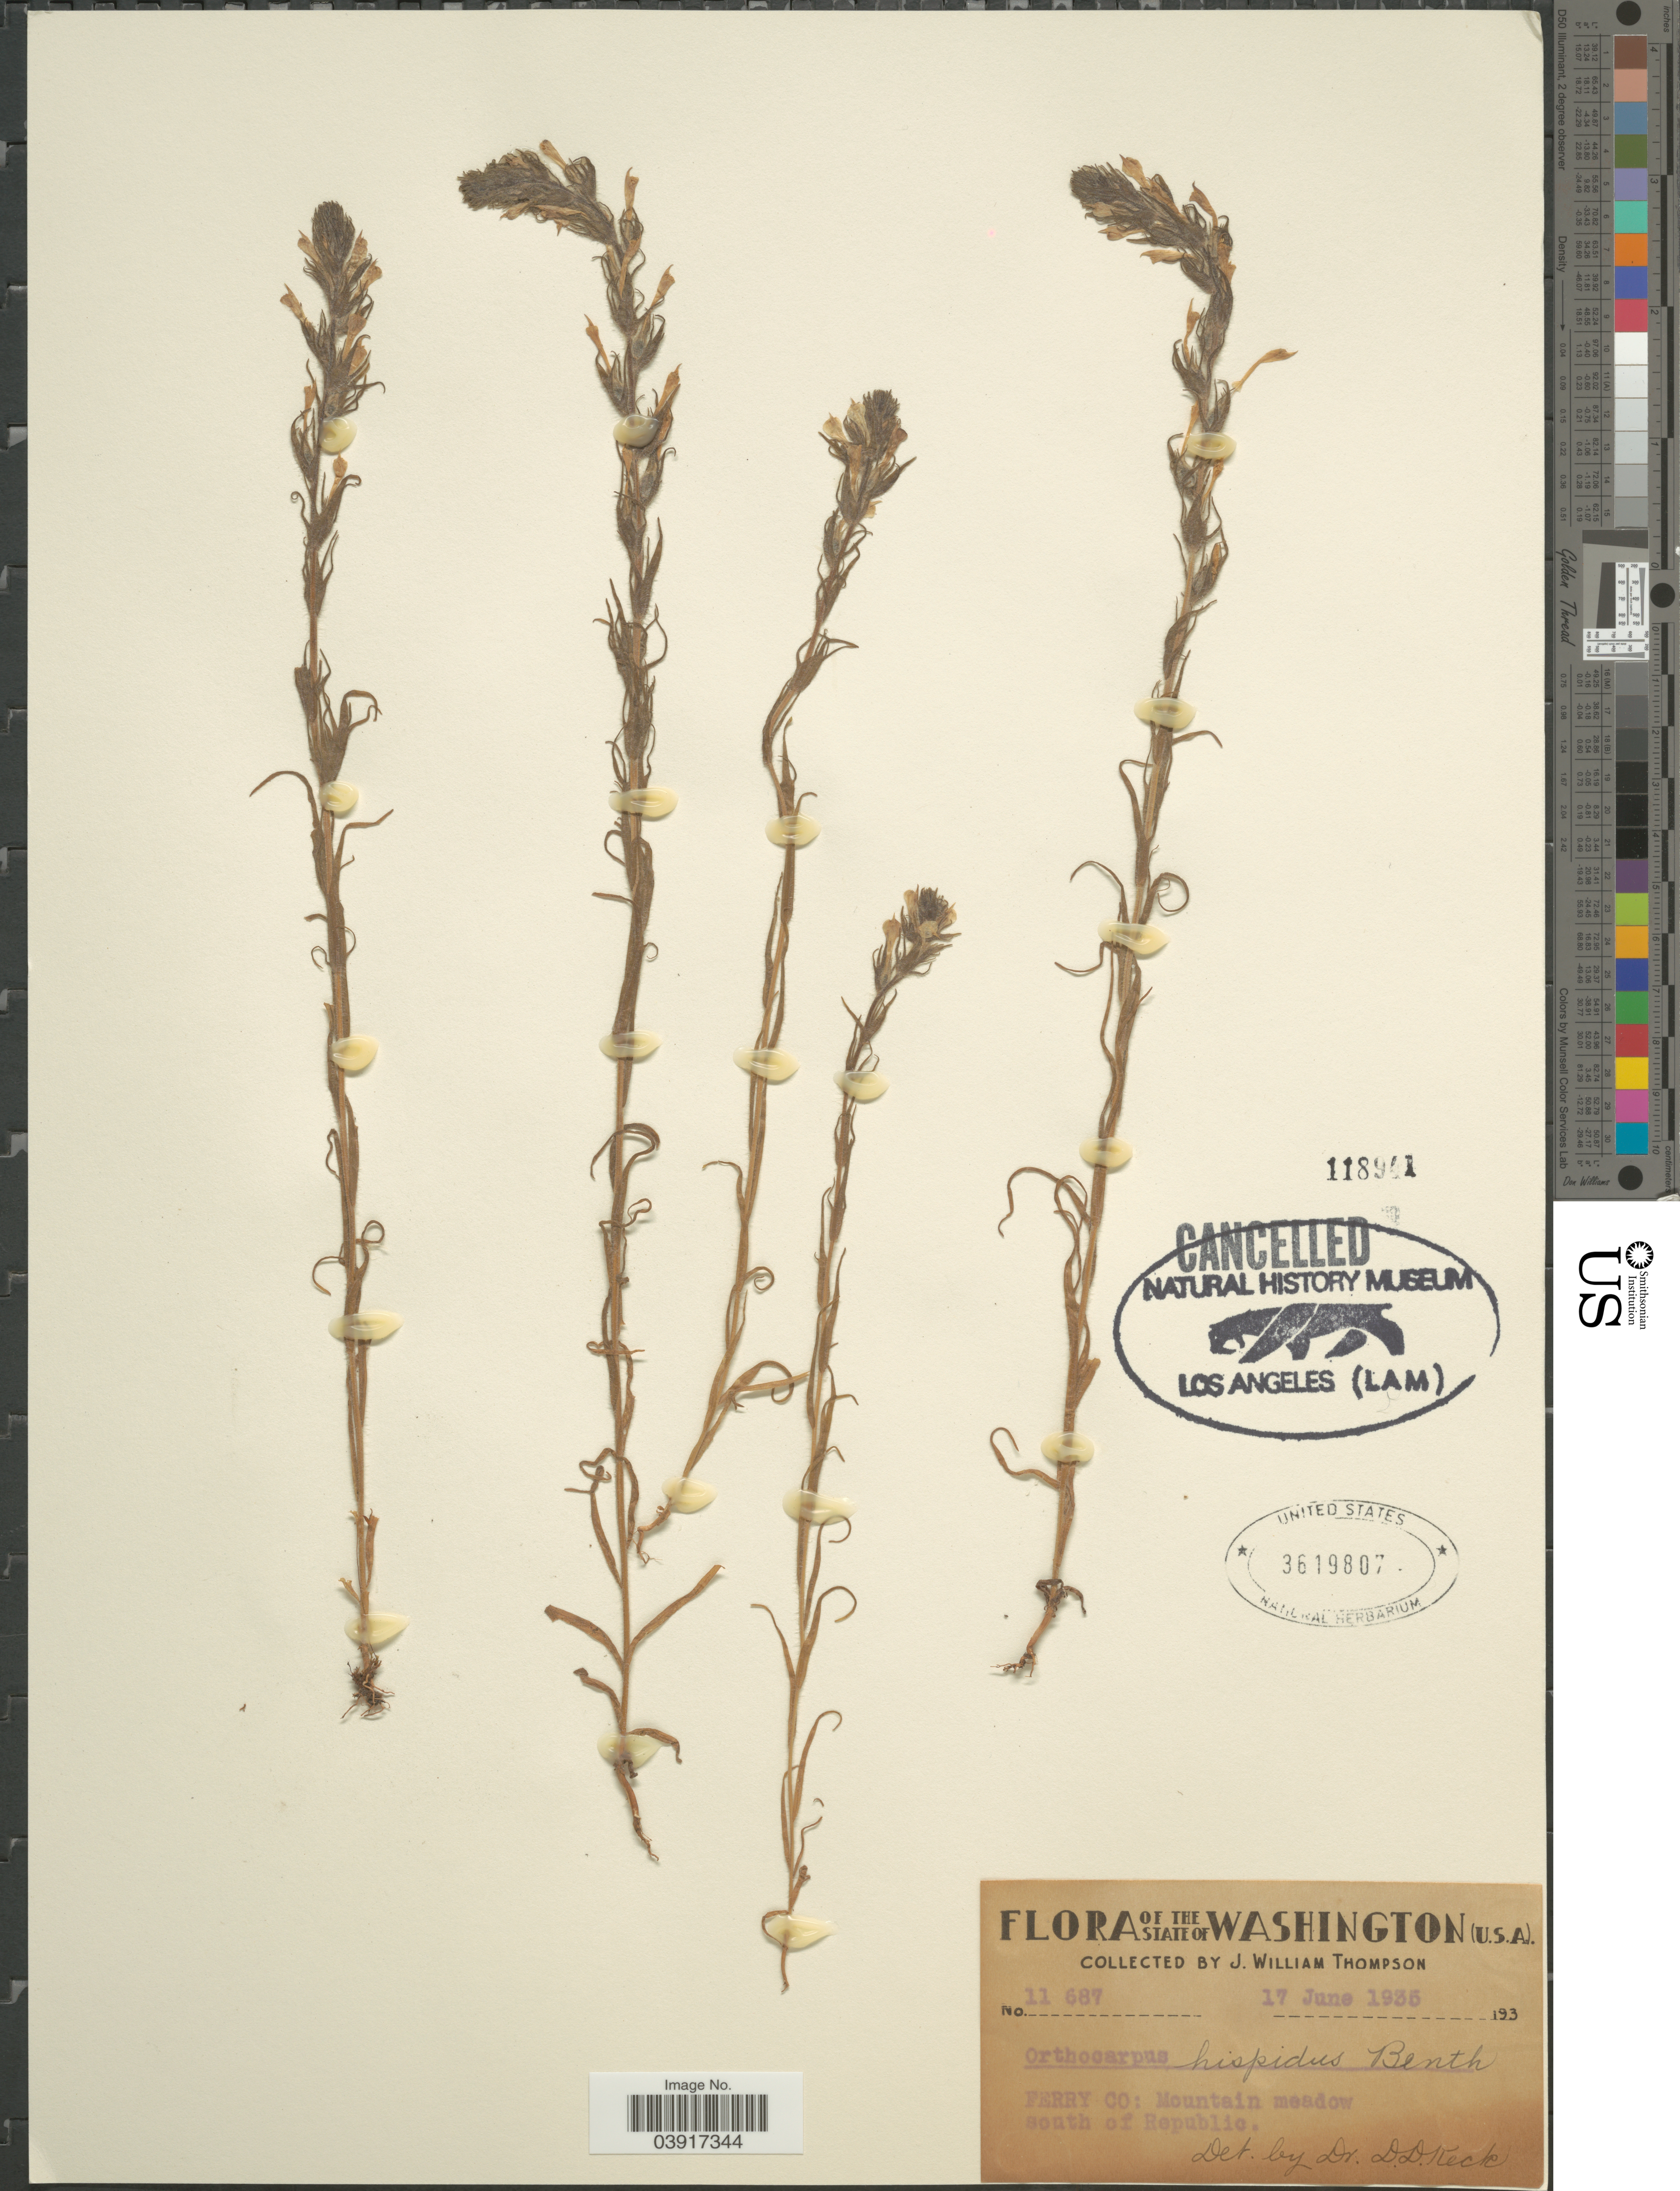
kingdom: Plantae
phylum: Tracheophyta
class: Magnoliopsida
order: Lamiales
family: Orobanchaceae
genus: Orthocarpus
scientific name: Orthocarpus hispidus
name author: Benth.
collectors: J. W. Thompson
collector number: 11687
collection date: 1935-06-17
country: United States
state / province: Washington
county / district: Ferry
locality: Ferry Co: Mountain meadow, south of Republic.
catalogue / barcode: US 3619807